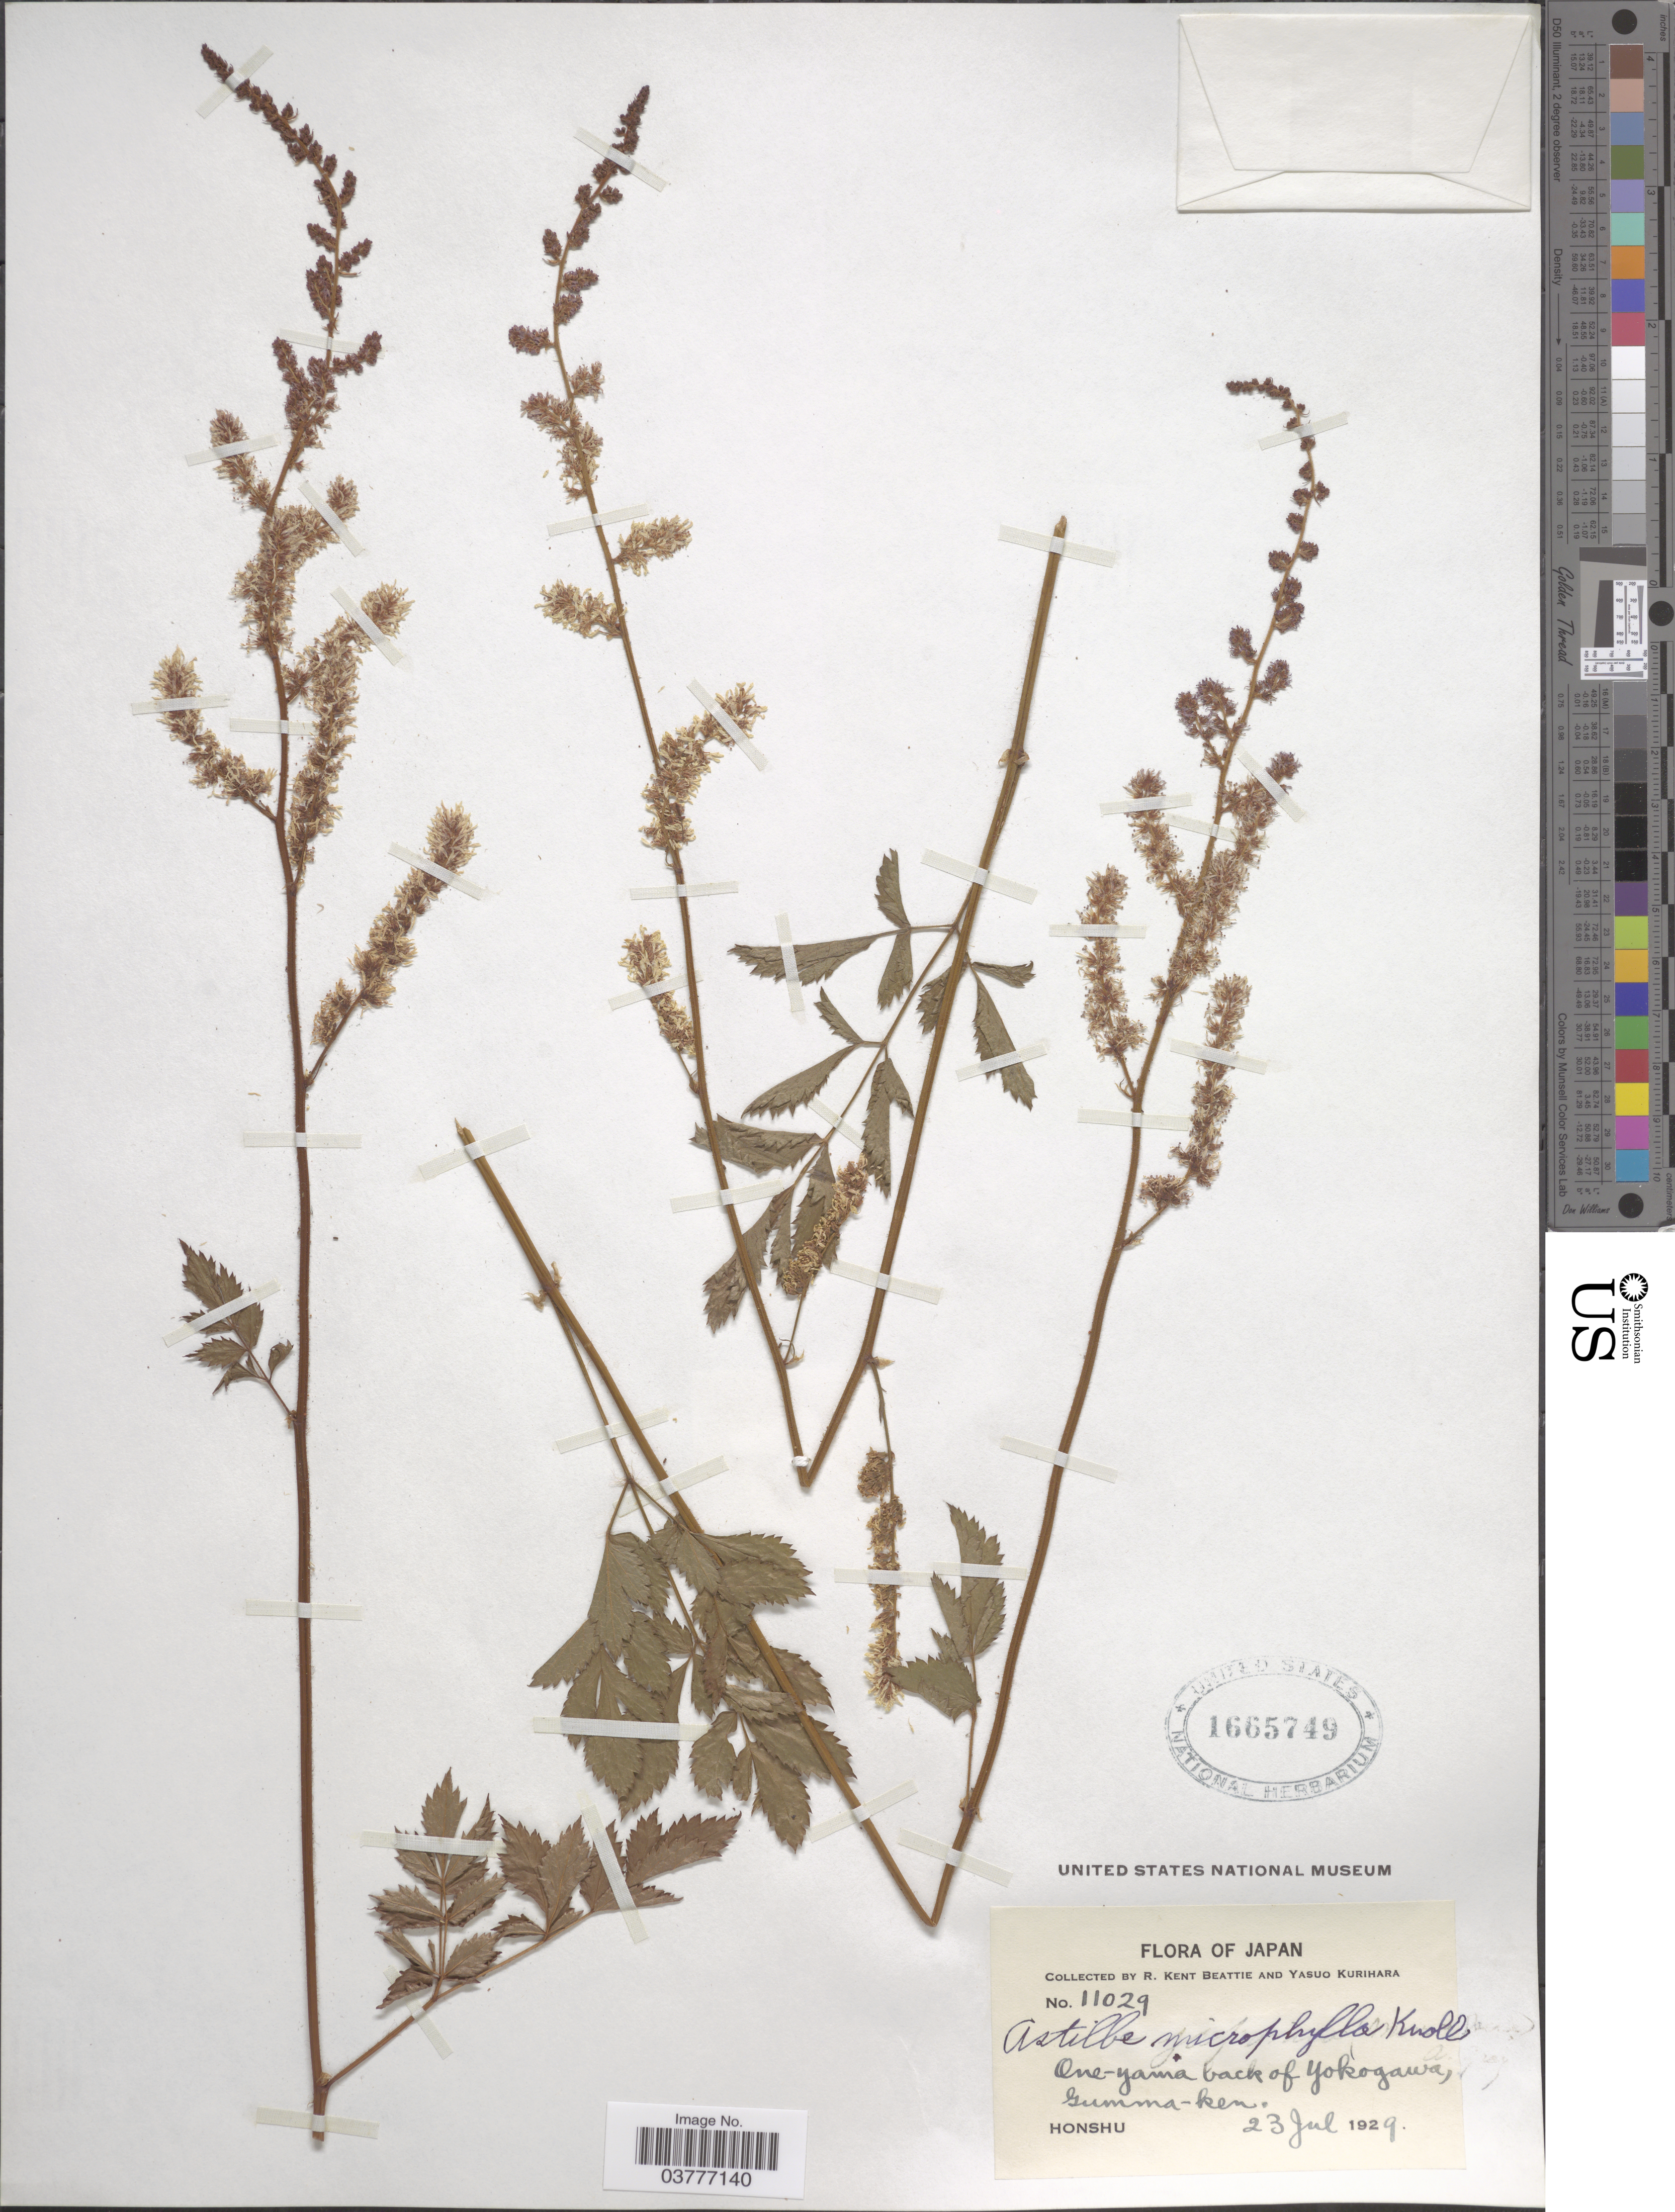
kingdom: Plantae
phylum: Tracheophyta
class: Magnoliopsida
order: Saxifragales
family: Saxifragaceae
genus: Astilbe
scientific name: Astilbe microphylla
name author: Knoll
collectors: R. K. Beattie & Y. Kurihara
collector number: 11029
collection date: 1929-07-23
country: Japan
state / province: Gunma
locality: One-yama back of Yokogawa, Gumma-ken. Honshu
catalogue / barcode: US 1665749